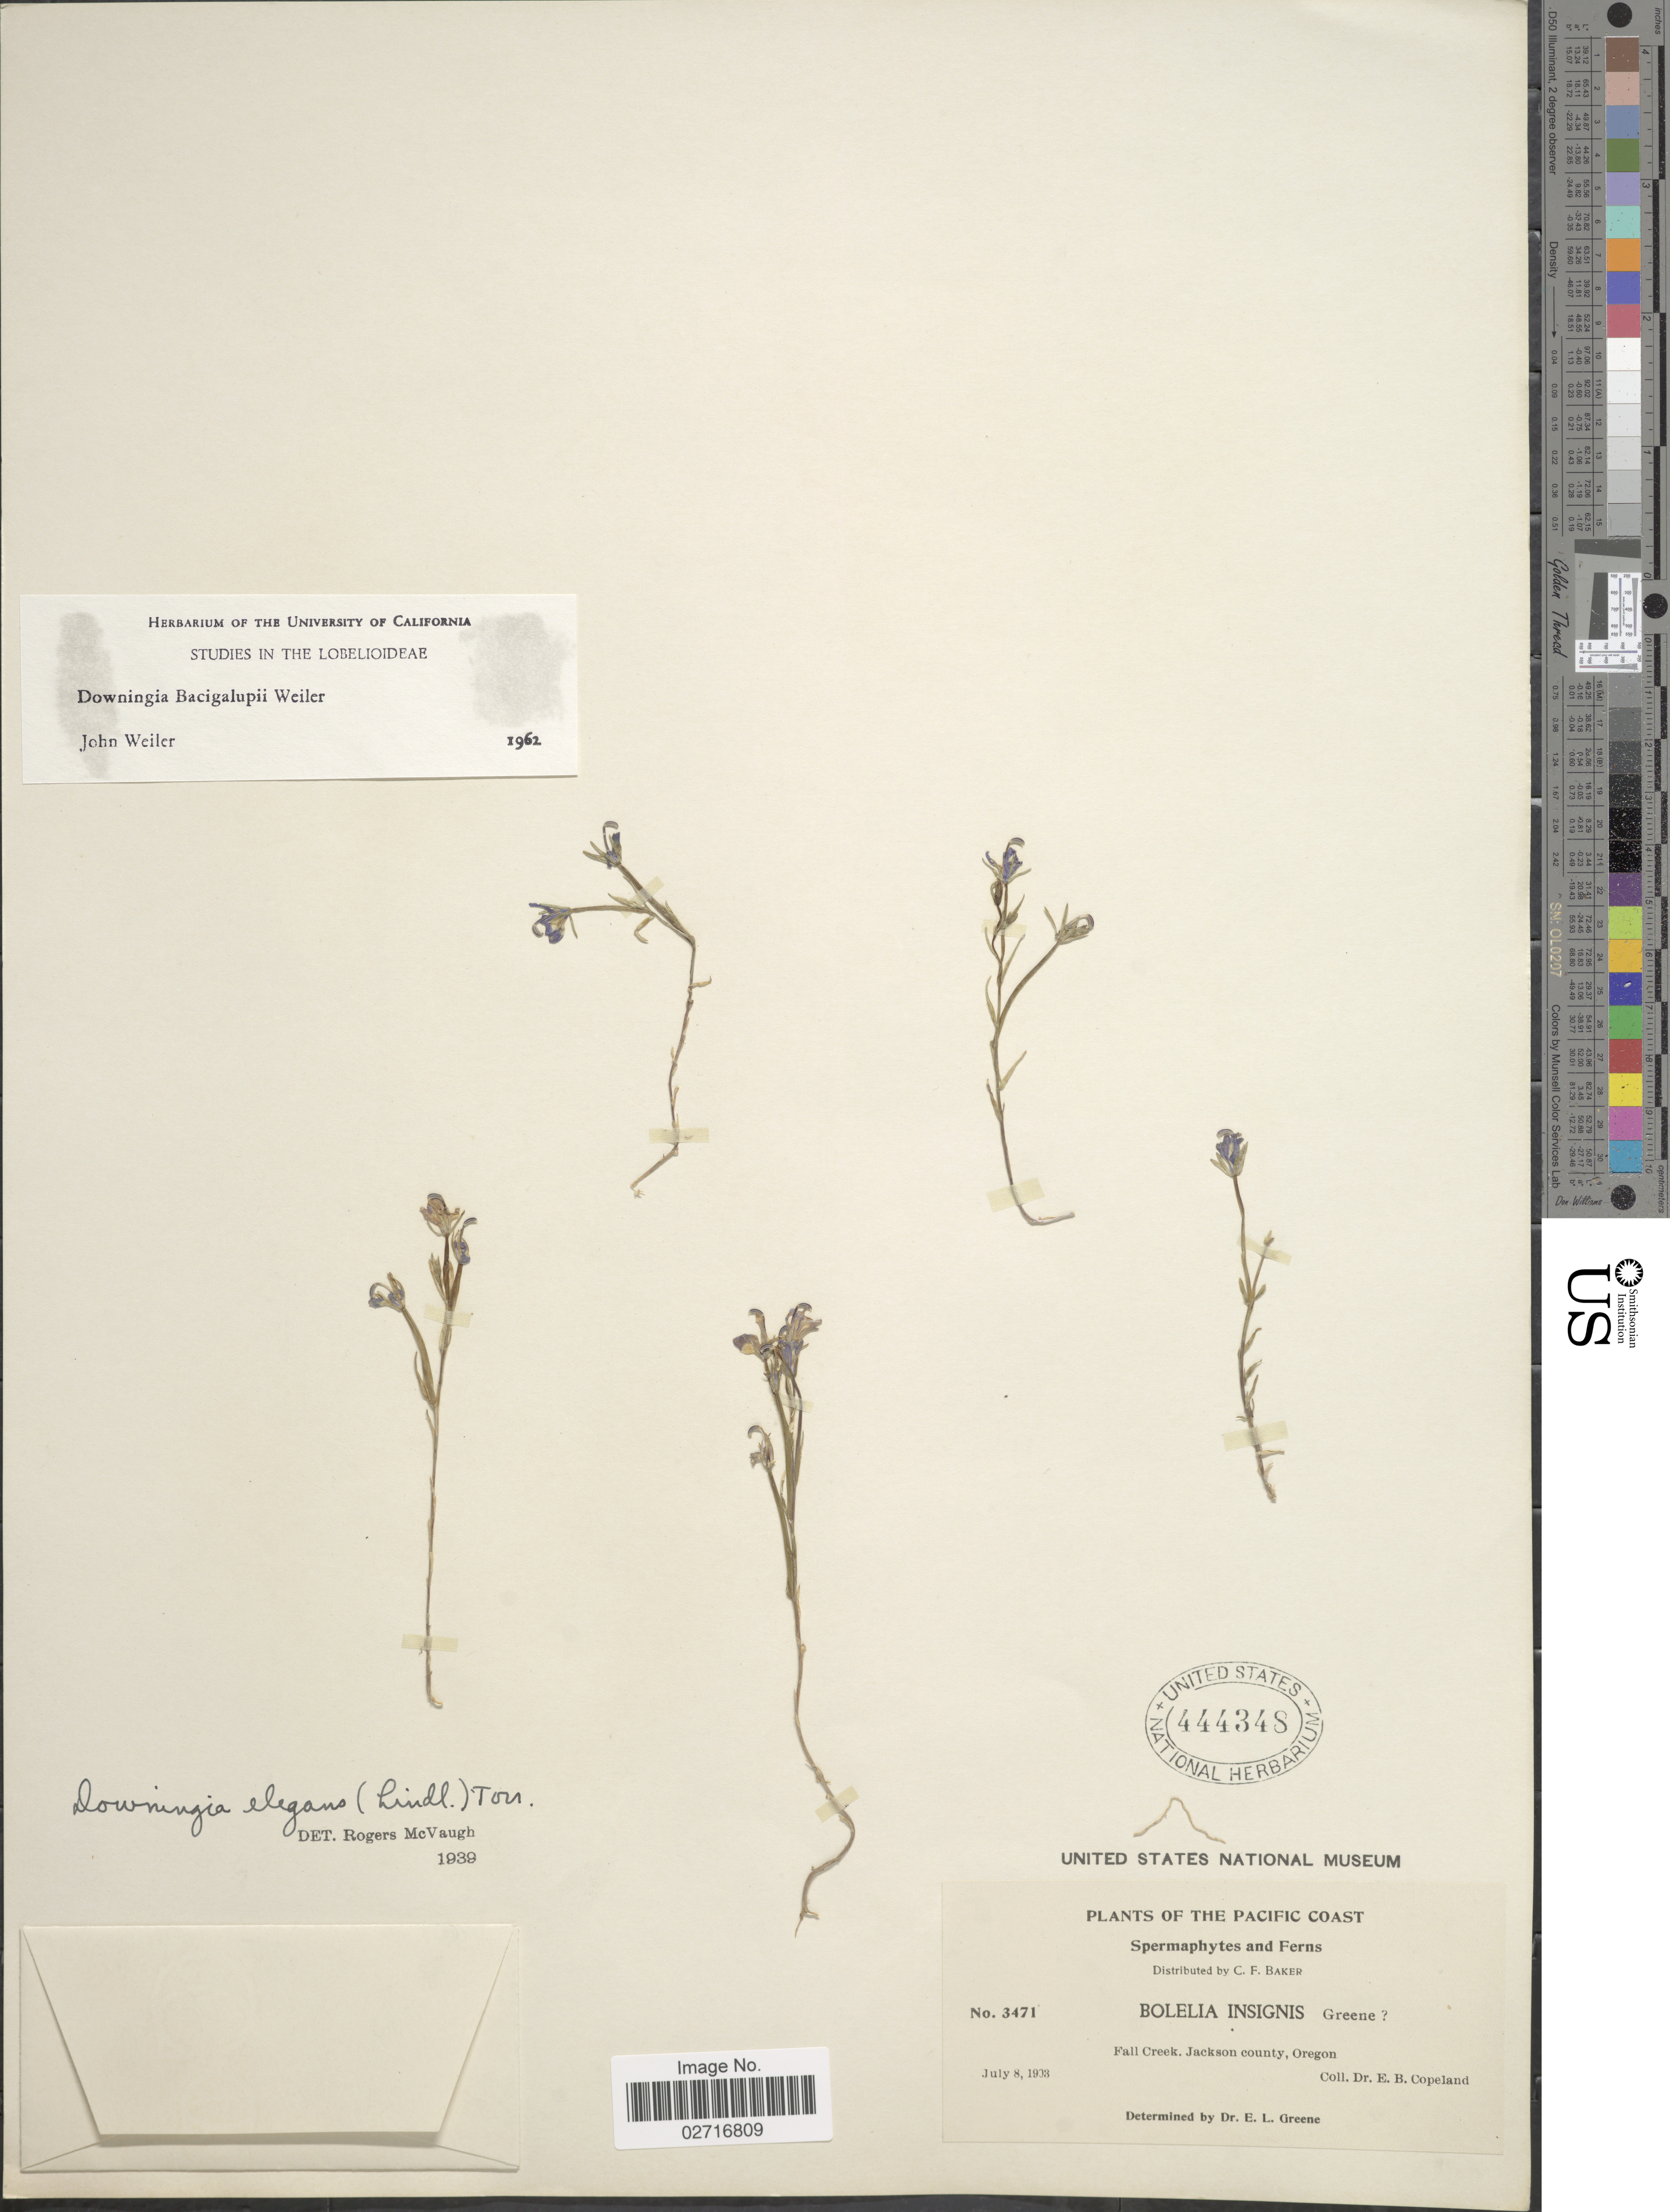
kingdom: Plantae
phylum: Tracheophyta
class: Magnoliopsida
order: Asterales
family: Campanulaceae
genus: Downingia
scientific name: Downingia bacigalupii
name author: Weiler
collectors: E. B. Copeland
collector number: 3471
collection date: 1903-07-08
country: United States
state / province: Oregon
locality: The Pacific Coast, Fall Creek, Jackson County.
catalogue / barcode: US 444348